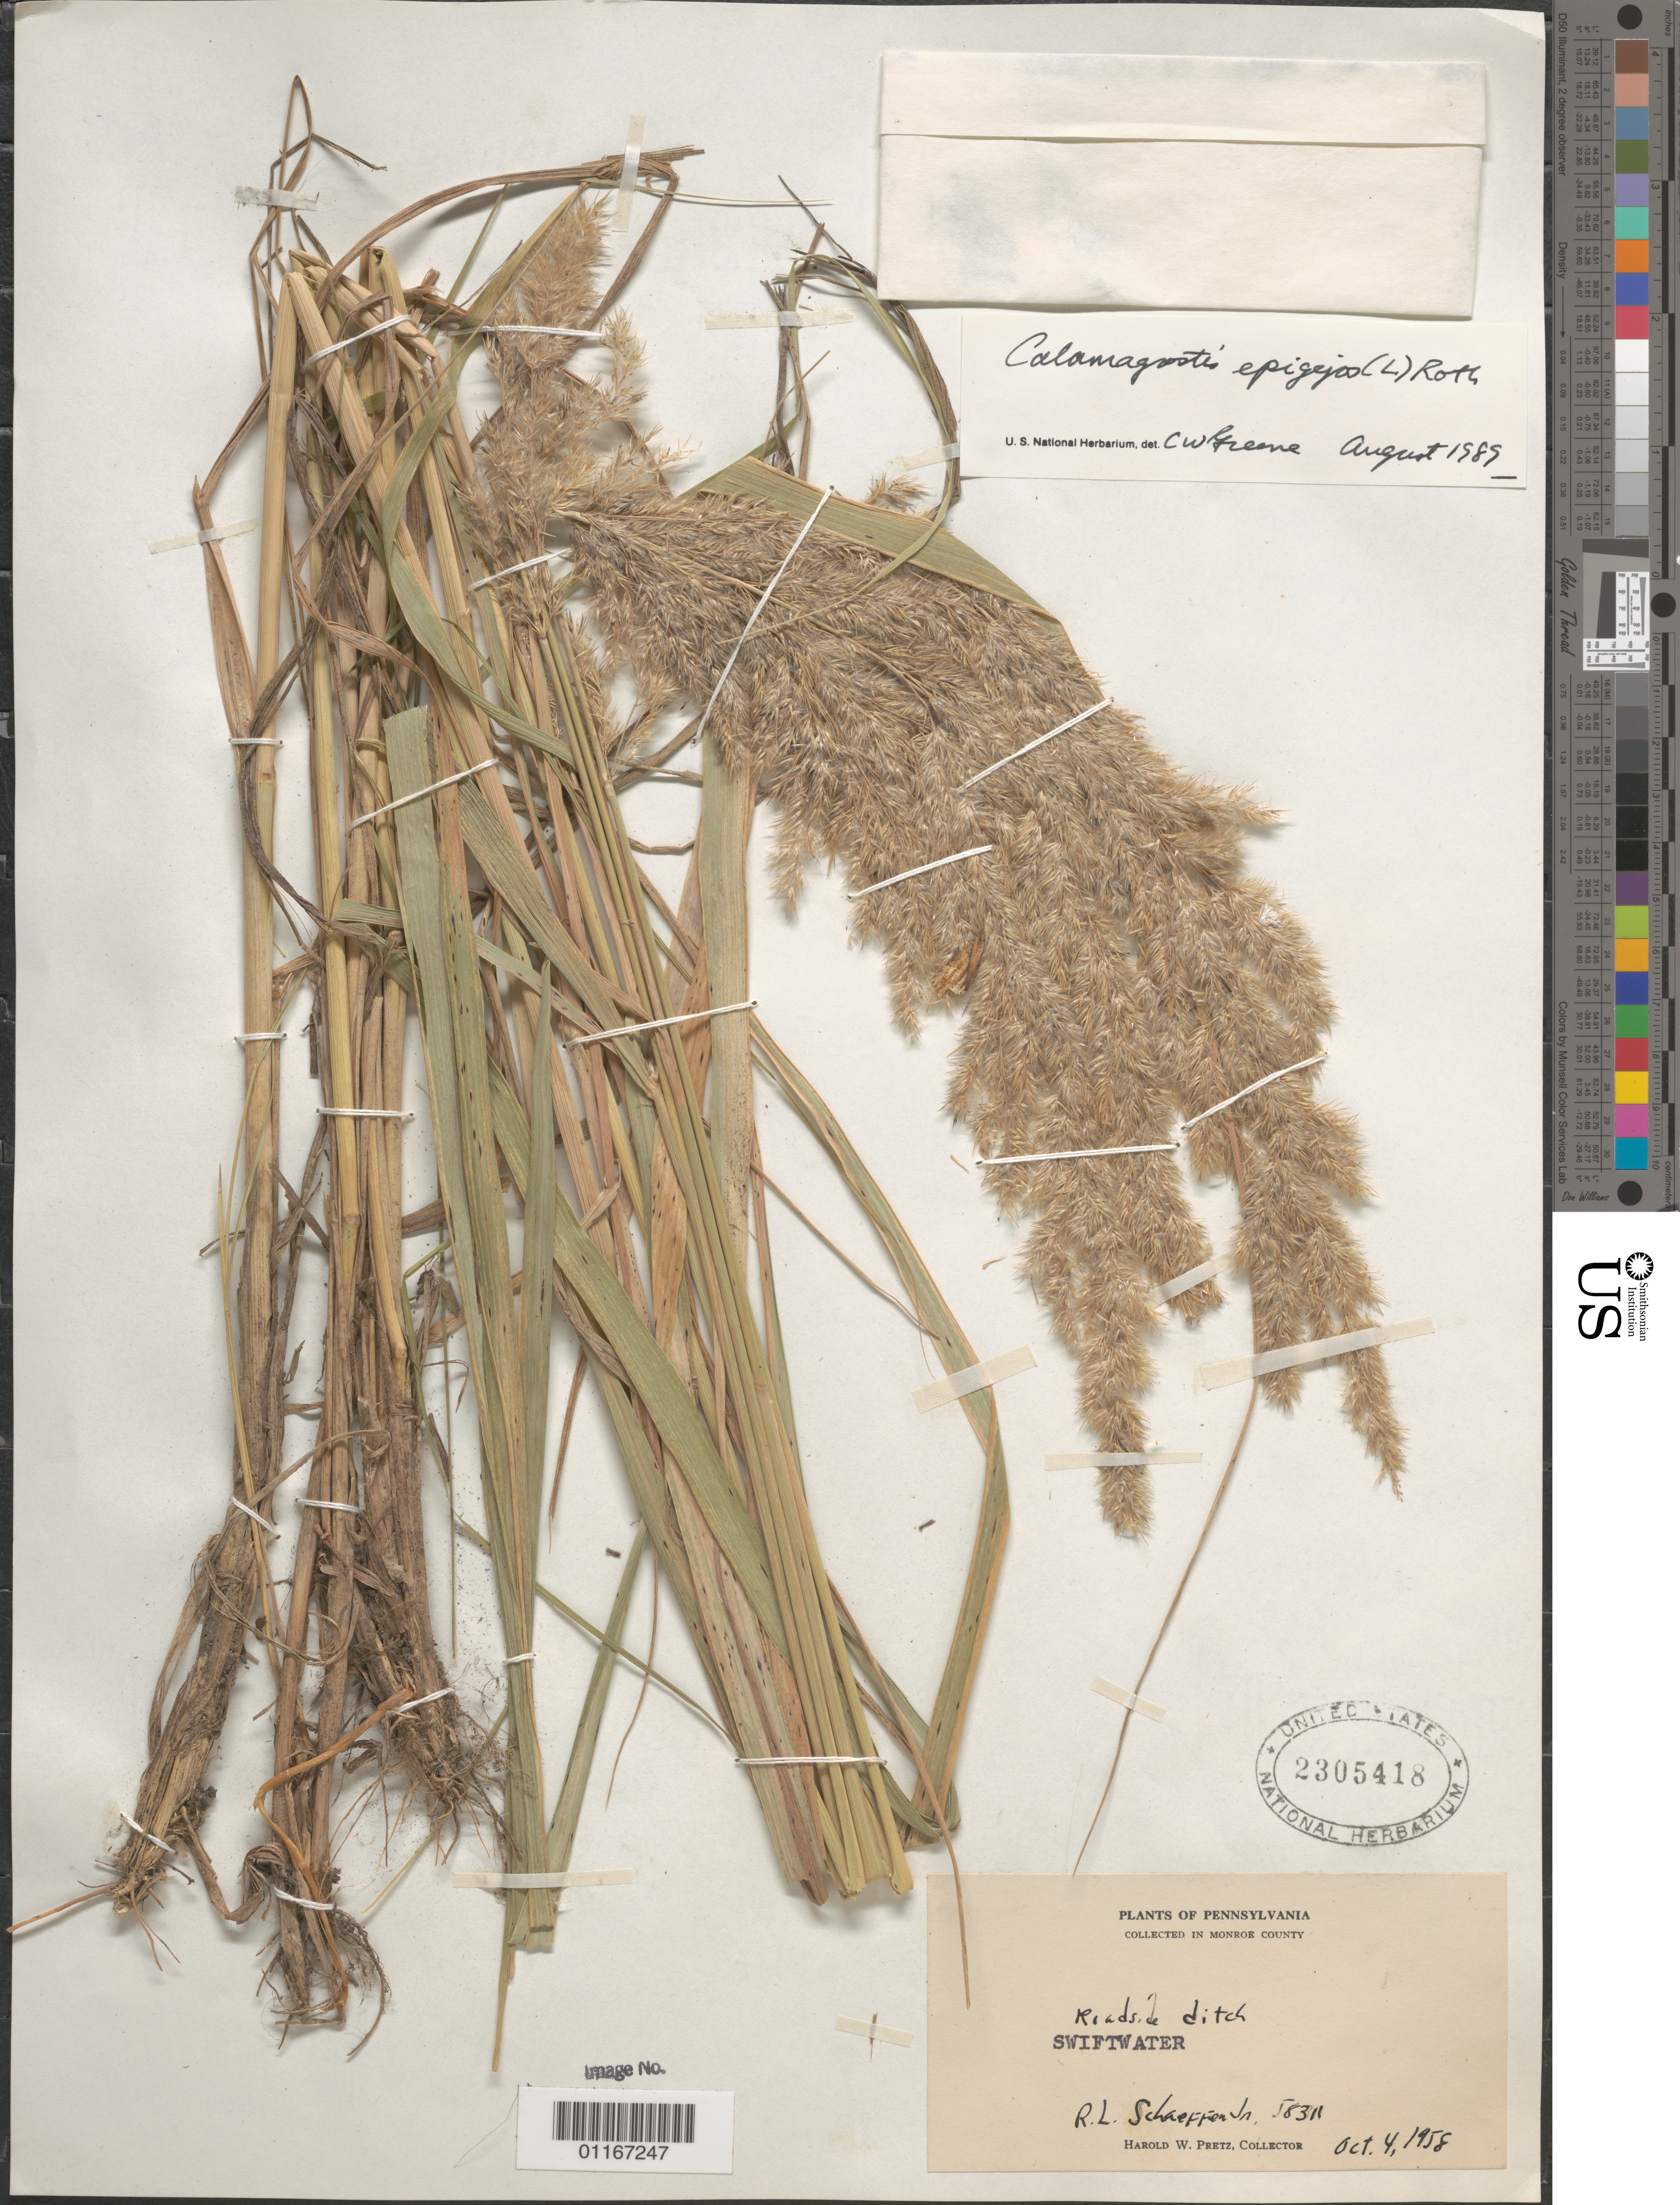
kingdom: Plantae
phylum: Tracheophyta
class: Liliopsida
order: Poales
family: Poaceae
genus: Calamagrostis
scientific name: Calamagrostis epigeios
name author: (L.) Roth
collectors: H. Pretz & R. Schaeffen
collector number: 58311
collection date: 1958-10-04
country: United States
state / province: Pennsylvania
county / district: Monroe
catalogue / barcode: US 2305418